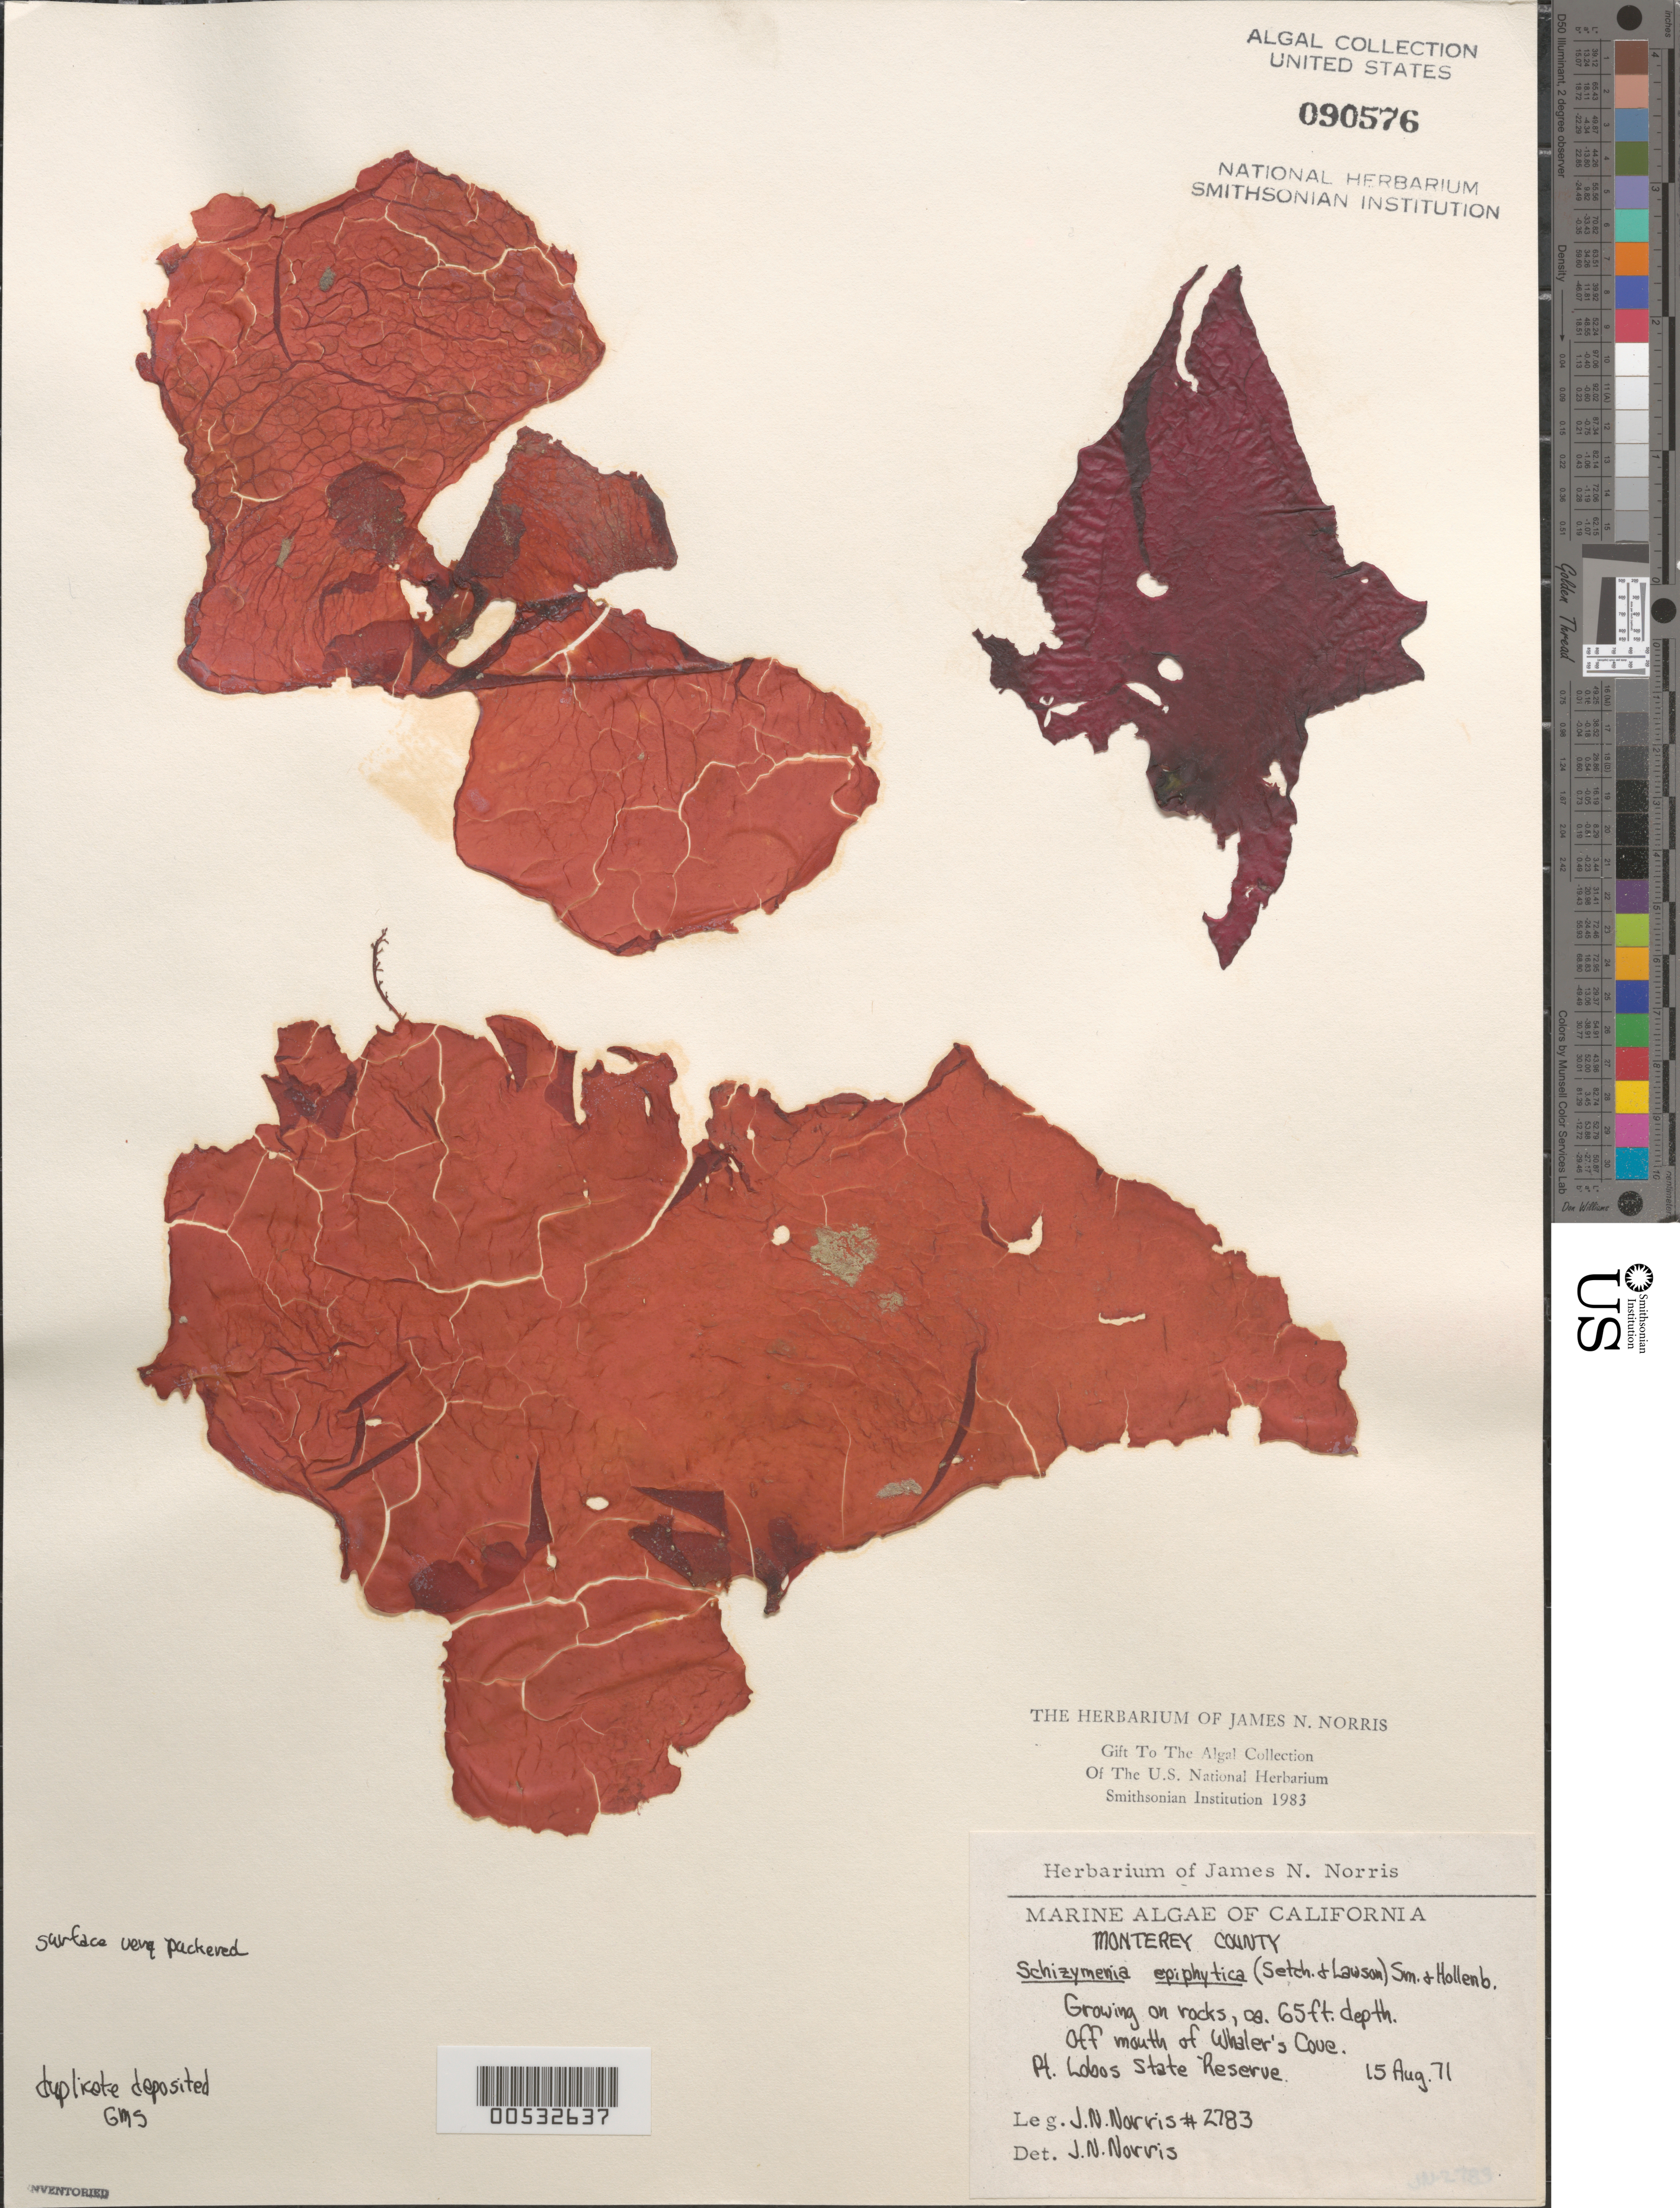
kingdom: Plantae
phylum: Rhodophyta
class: Florideophyceae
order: Gigartinales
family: Furcellariaceae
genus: Peyssonneliopsis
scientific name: Peyssonneliopsis epiphytica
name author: Setch. & G.W. Lawson in Setch.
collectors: J. N. Norris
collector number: JN-2783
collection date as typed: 15 Aug 1971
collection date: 1971-08-15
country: United States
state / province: California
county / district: Monterey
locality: Point Lobos State Reserve, off mouth of Whaler's Cove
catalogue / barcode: US 90576